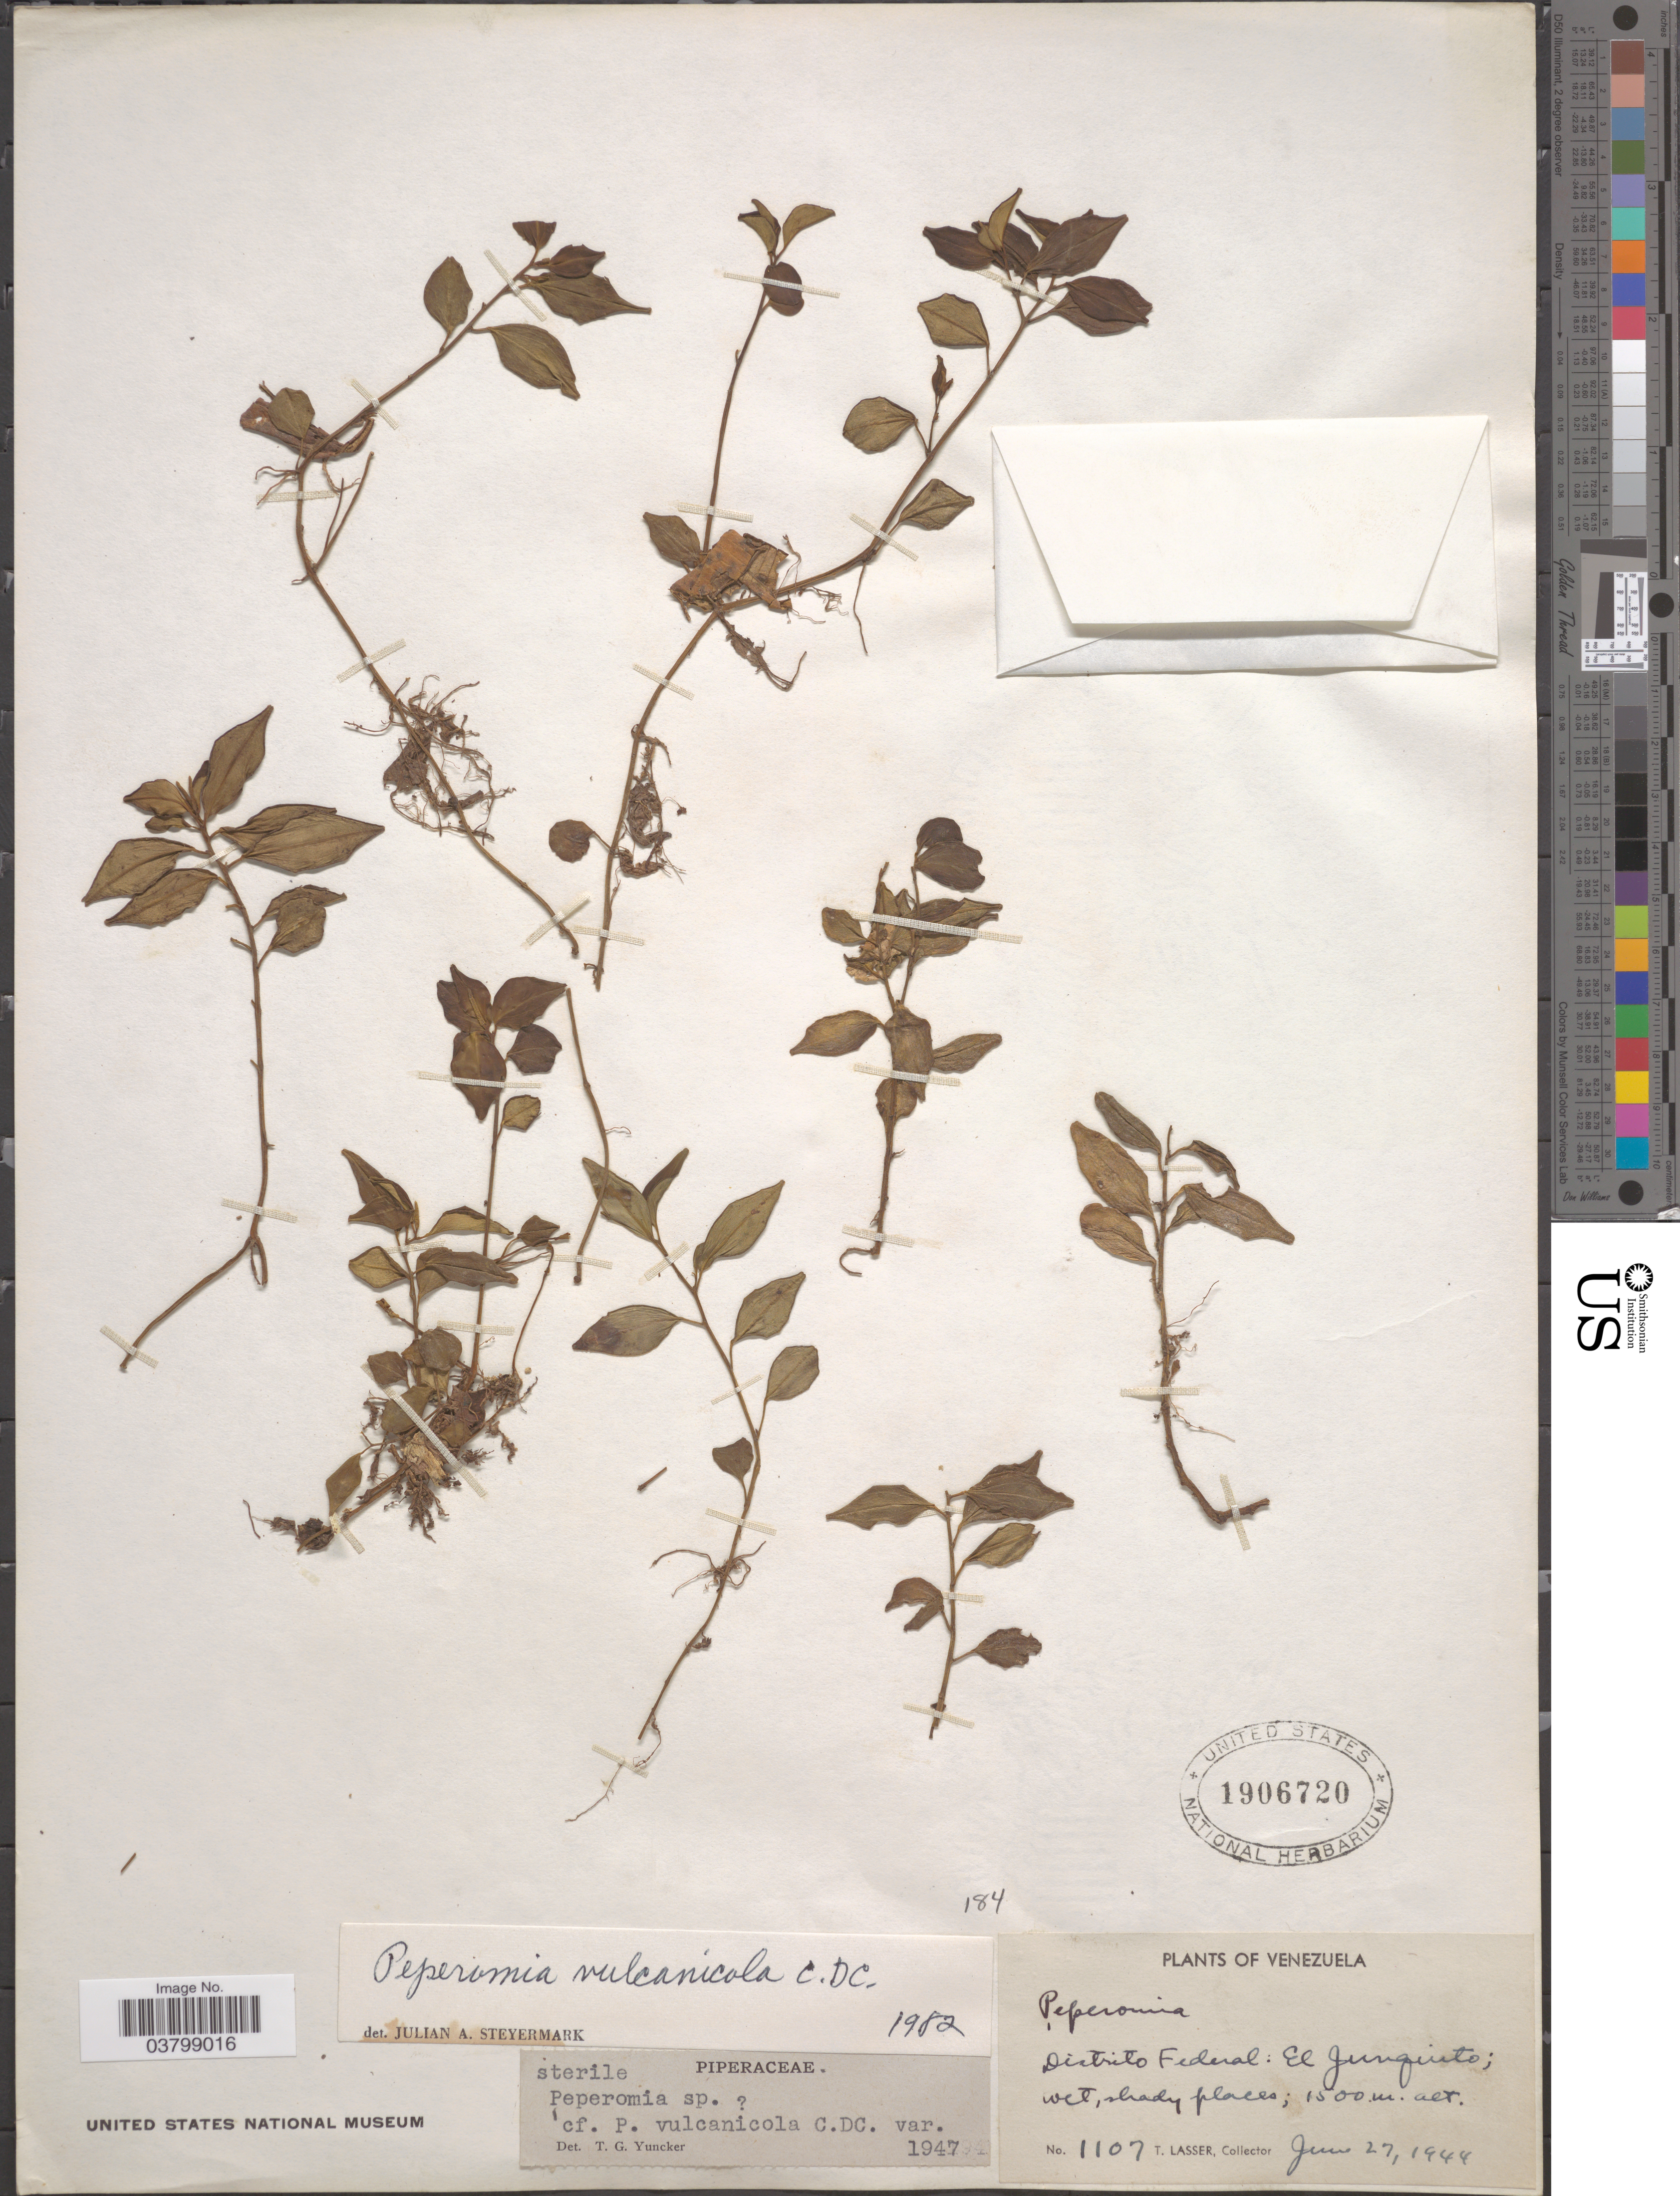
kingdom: Plantae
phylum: Tracheophyta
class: Magnoliopsida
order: Piperales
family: Piperaceae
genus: Peperomia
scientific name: Peperomia vulcanicola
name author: C. DC.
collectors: T. Lasser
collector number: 1107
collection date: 1944-01-27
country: Venezuela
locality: Distrito Federal: El Junquito.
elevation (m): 1500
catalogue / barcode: US 1906720